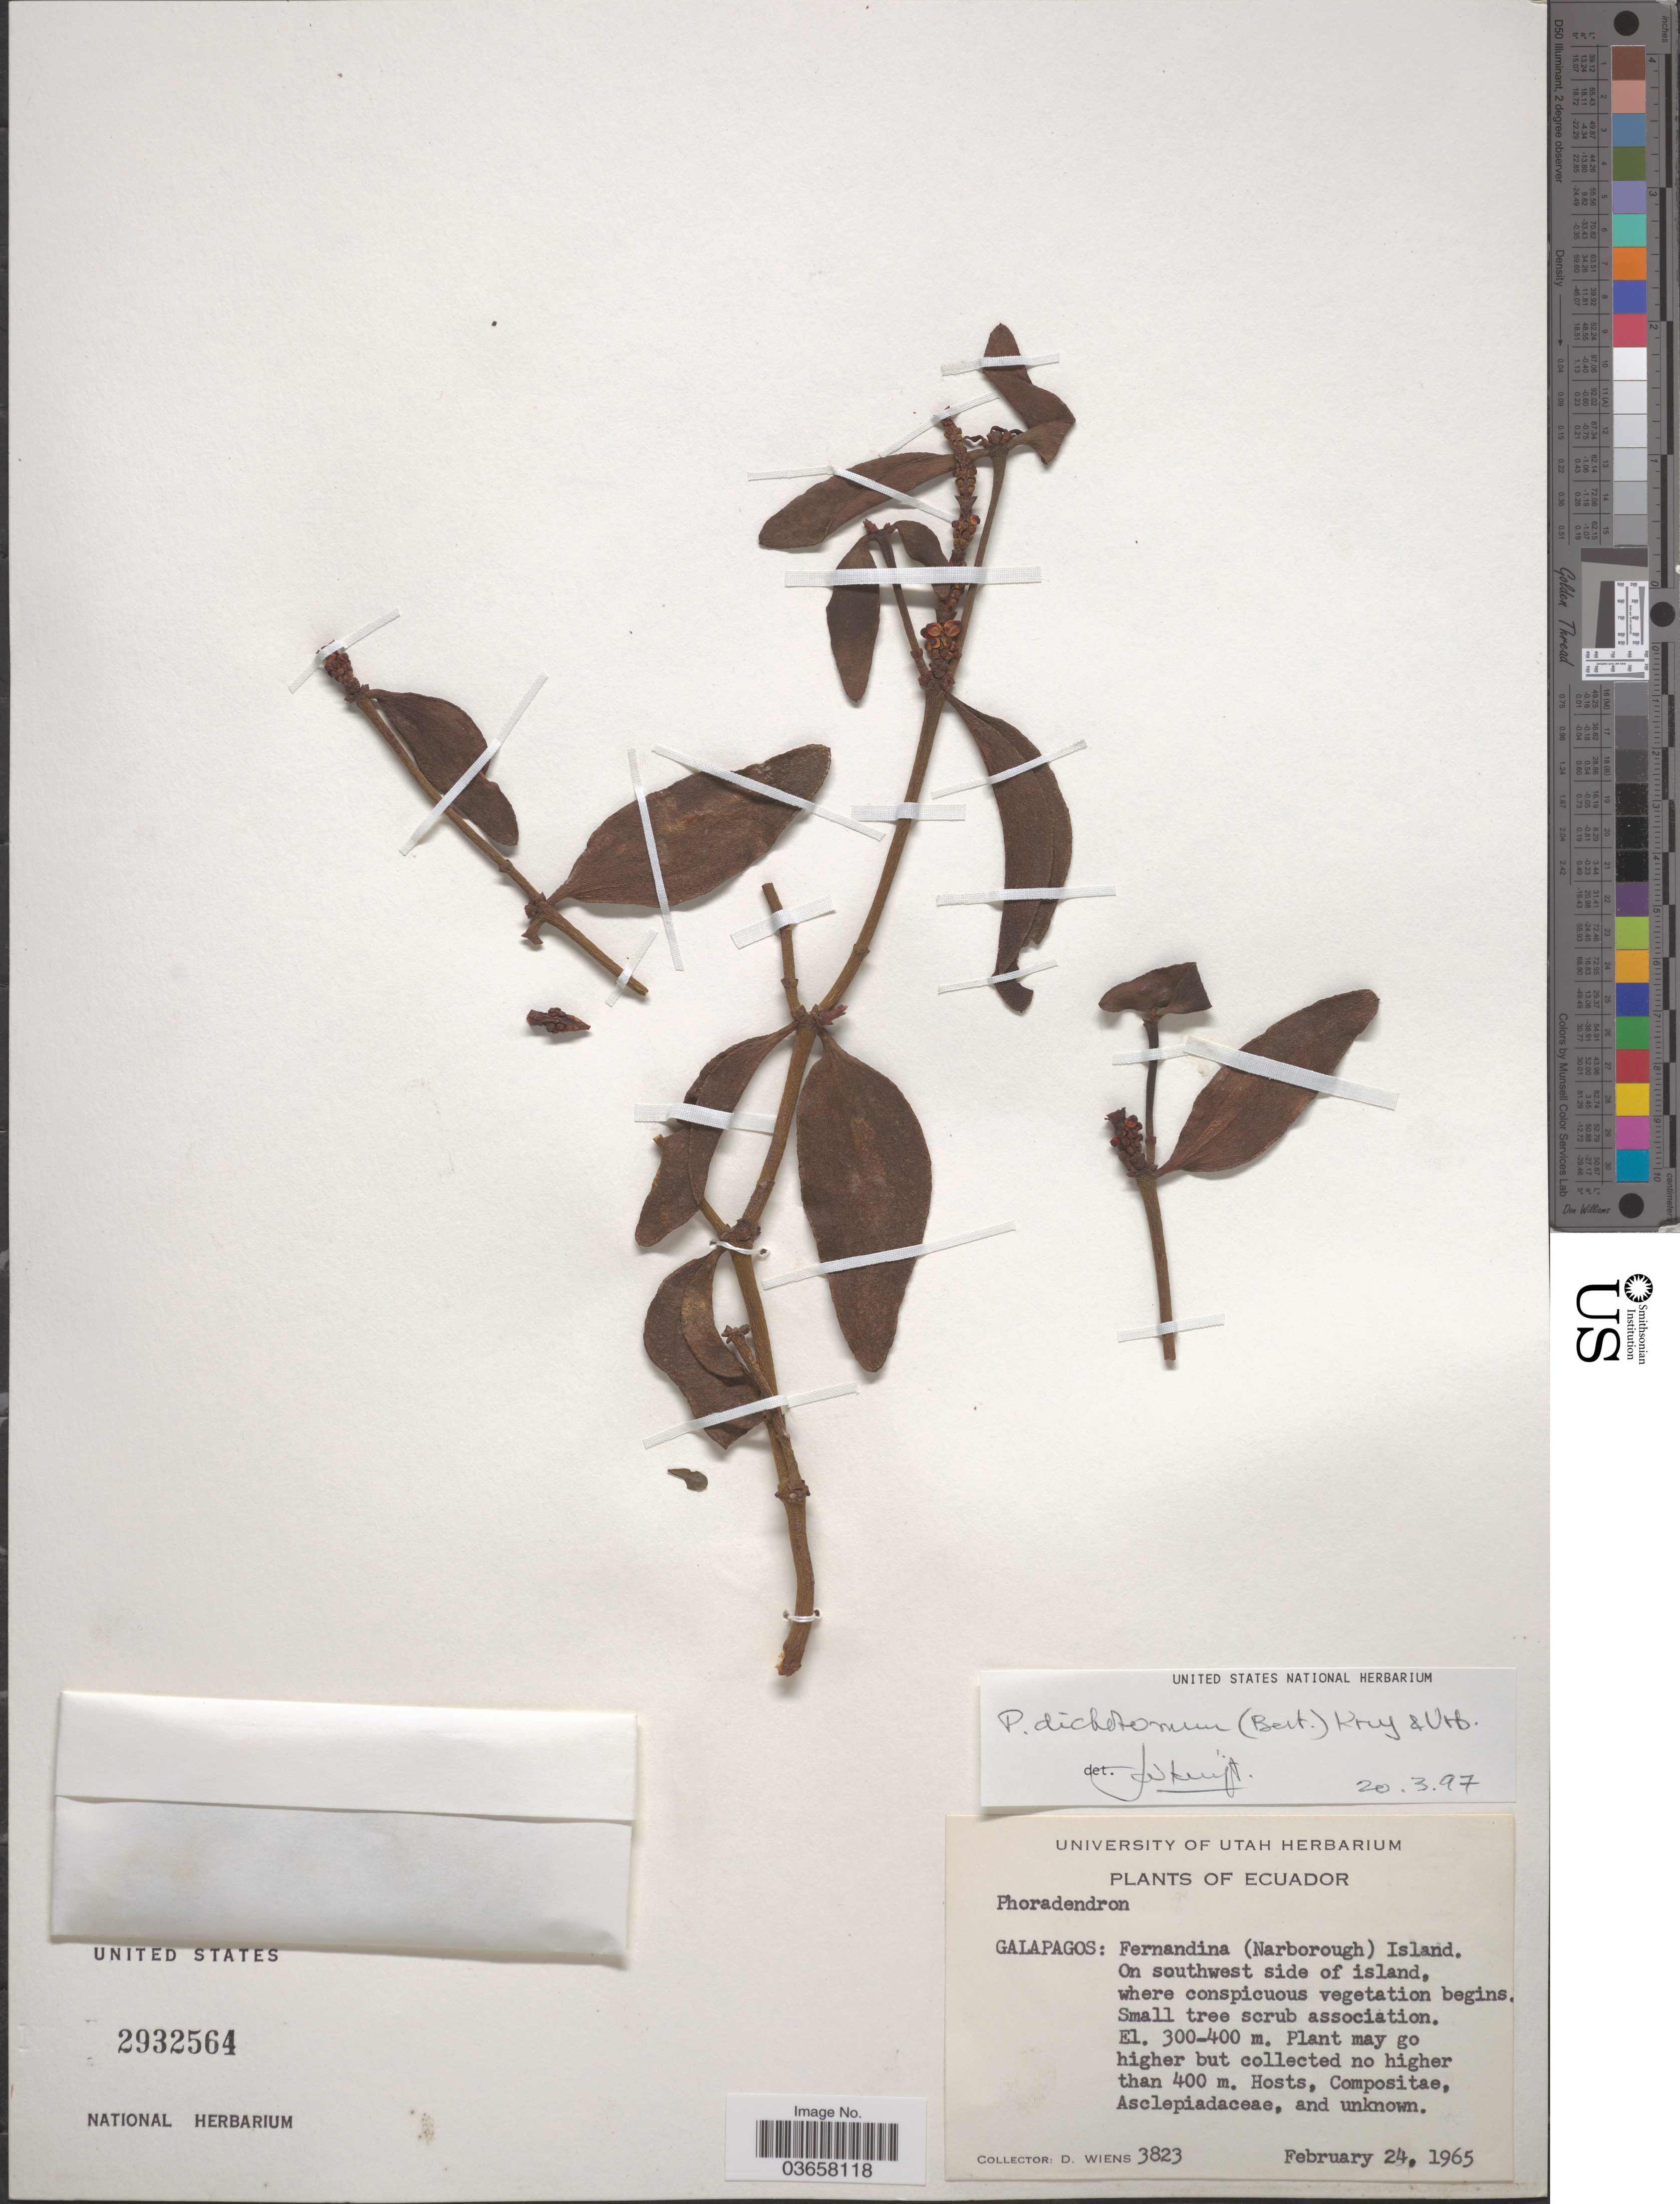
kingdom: Plantae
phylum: Tracheophyta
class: Magnoliopsida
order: Santalales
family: Viscaceae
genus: Phoradendron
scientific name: Phoradendron dichotomum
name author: (D. Don) Ettingsh.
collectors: D. Wiens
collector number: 3823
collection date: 1965-02-24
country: Ecuador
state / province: Colón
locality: Galapagos: Fernandina (Narborough) Island. On southwest side of island.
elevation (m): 300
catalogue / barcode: US 2932564